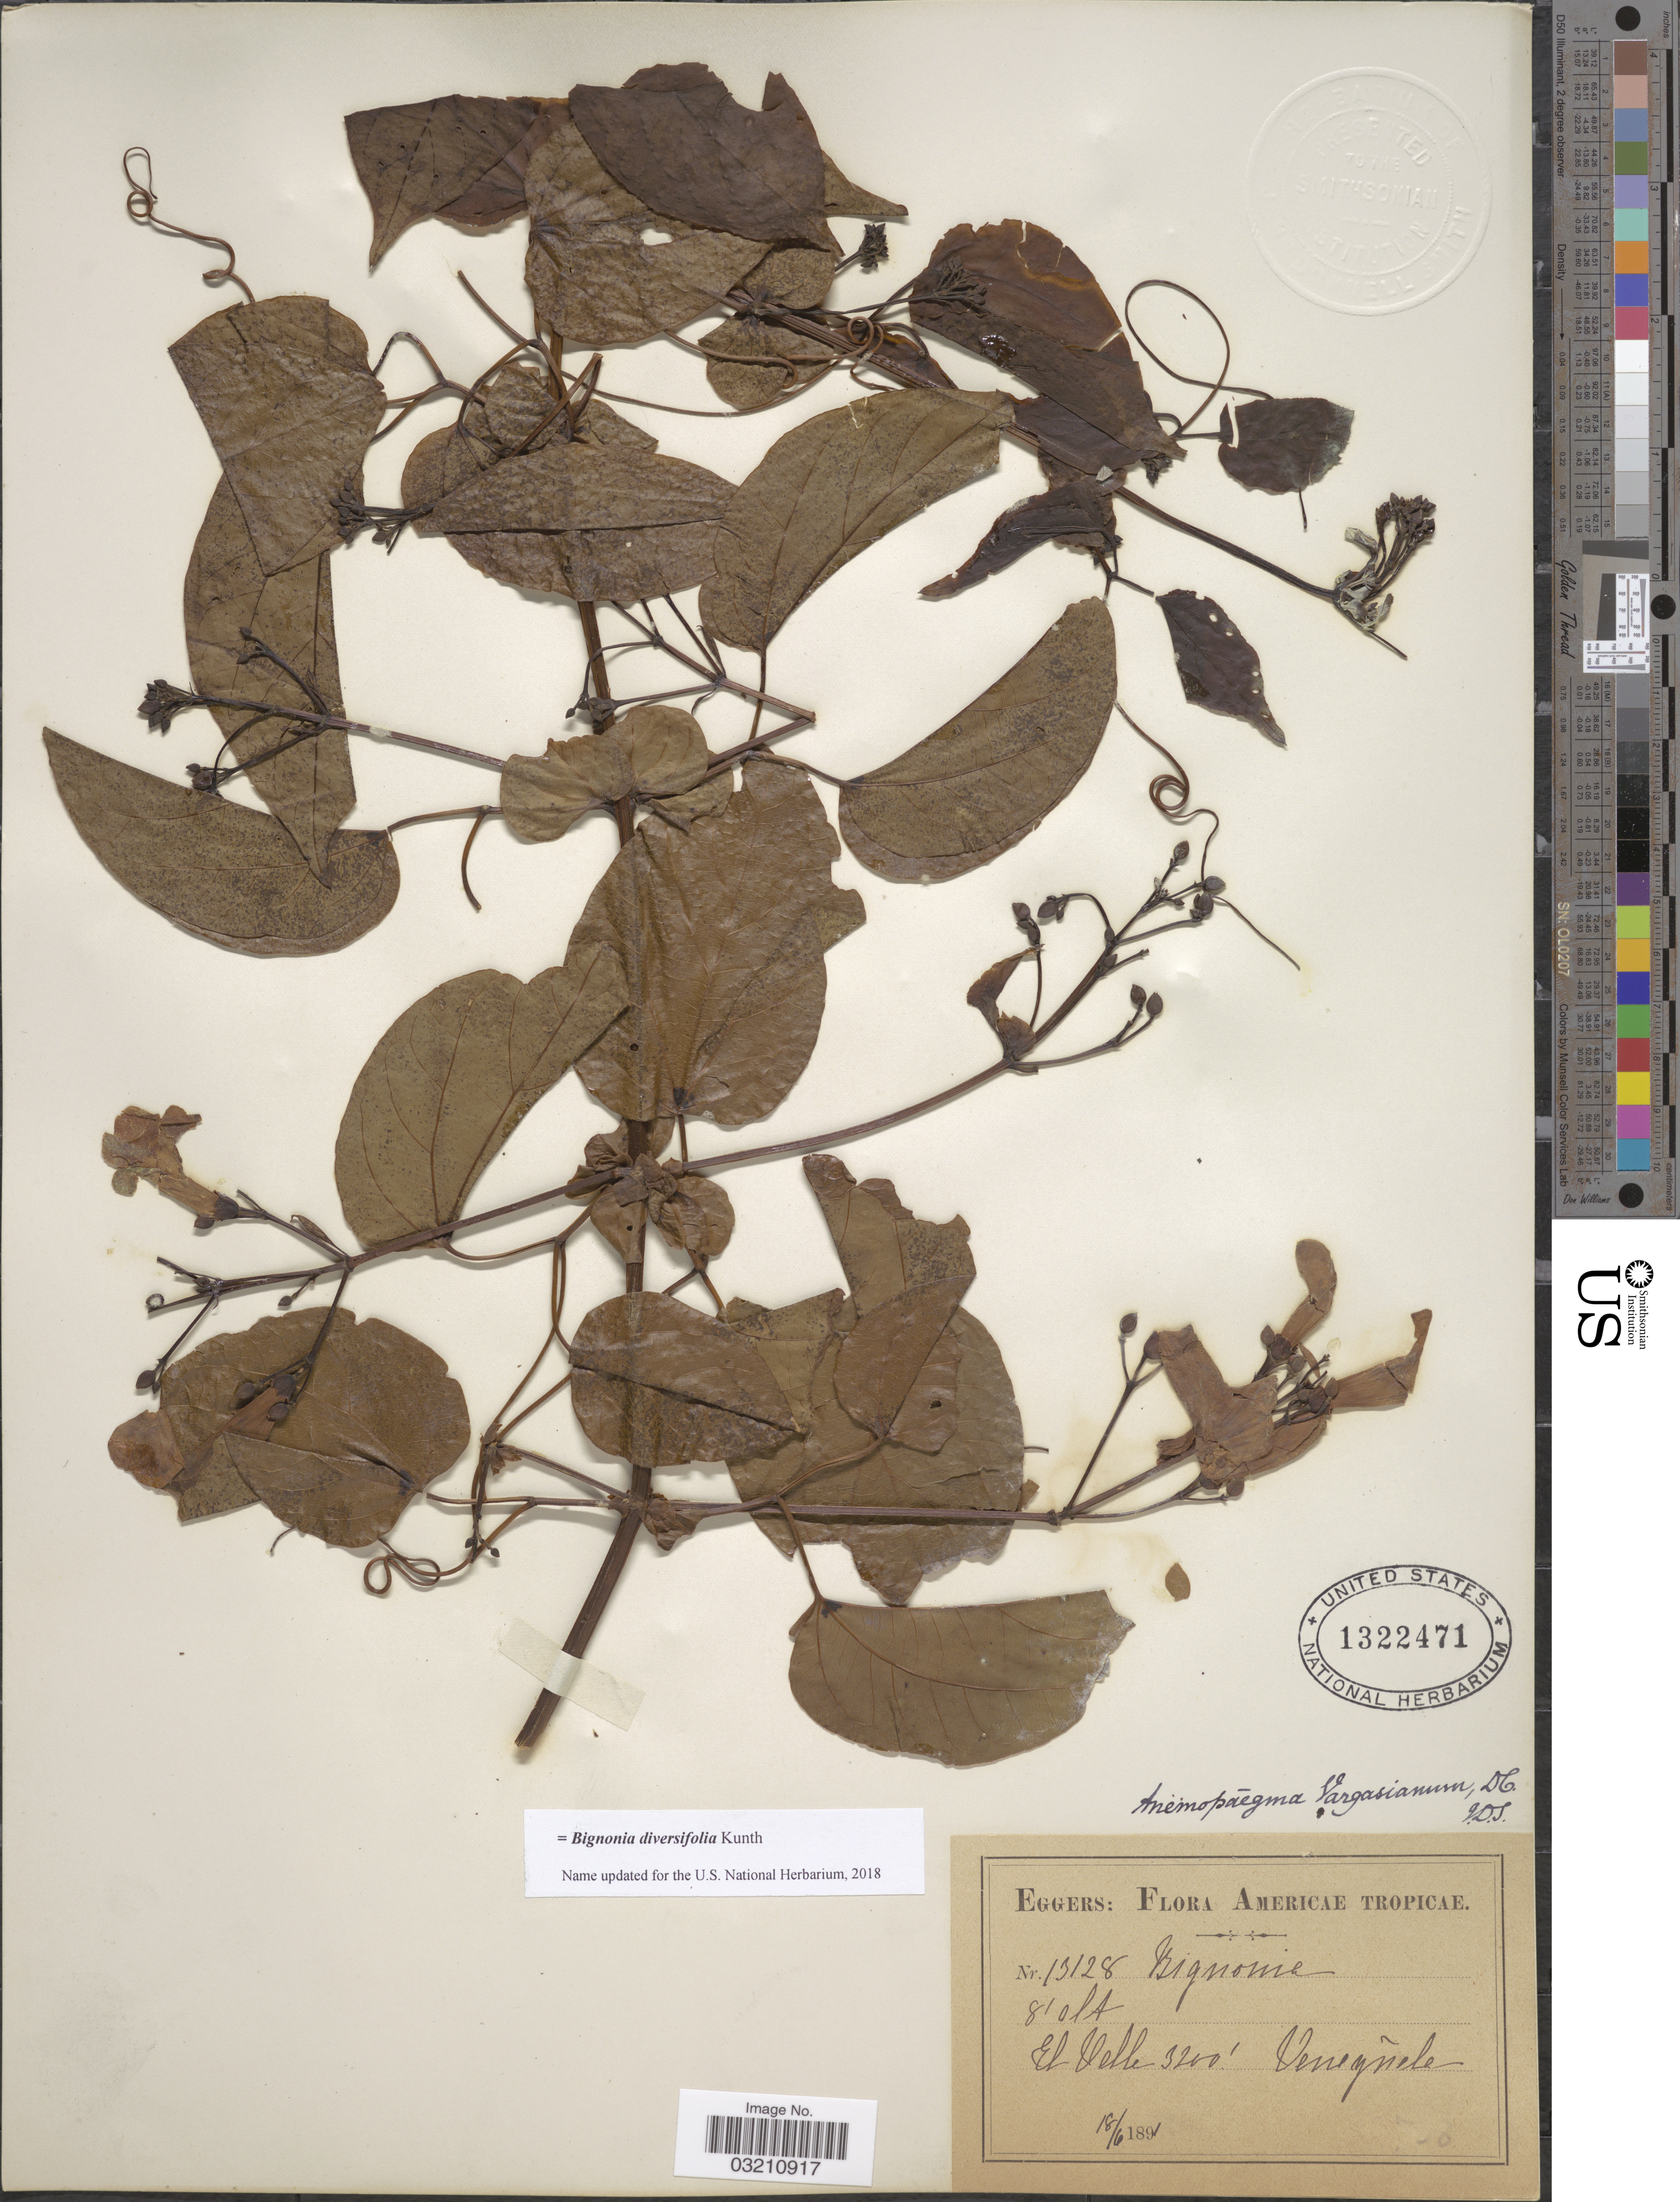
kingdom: Plantae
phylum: Tracheophyta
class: Magnoliopsida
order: Lamiales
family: Bignoniaceae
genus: Bignonia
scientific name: Bignonia diversifolia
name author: Kunth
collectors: -. Eggers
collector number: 13128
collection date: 1891-06-18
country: Venezuela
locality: El Valle.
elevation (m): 975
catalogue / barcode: US 1322471